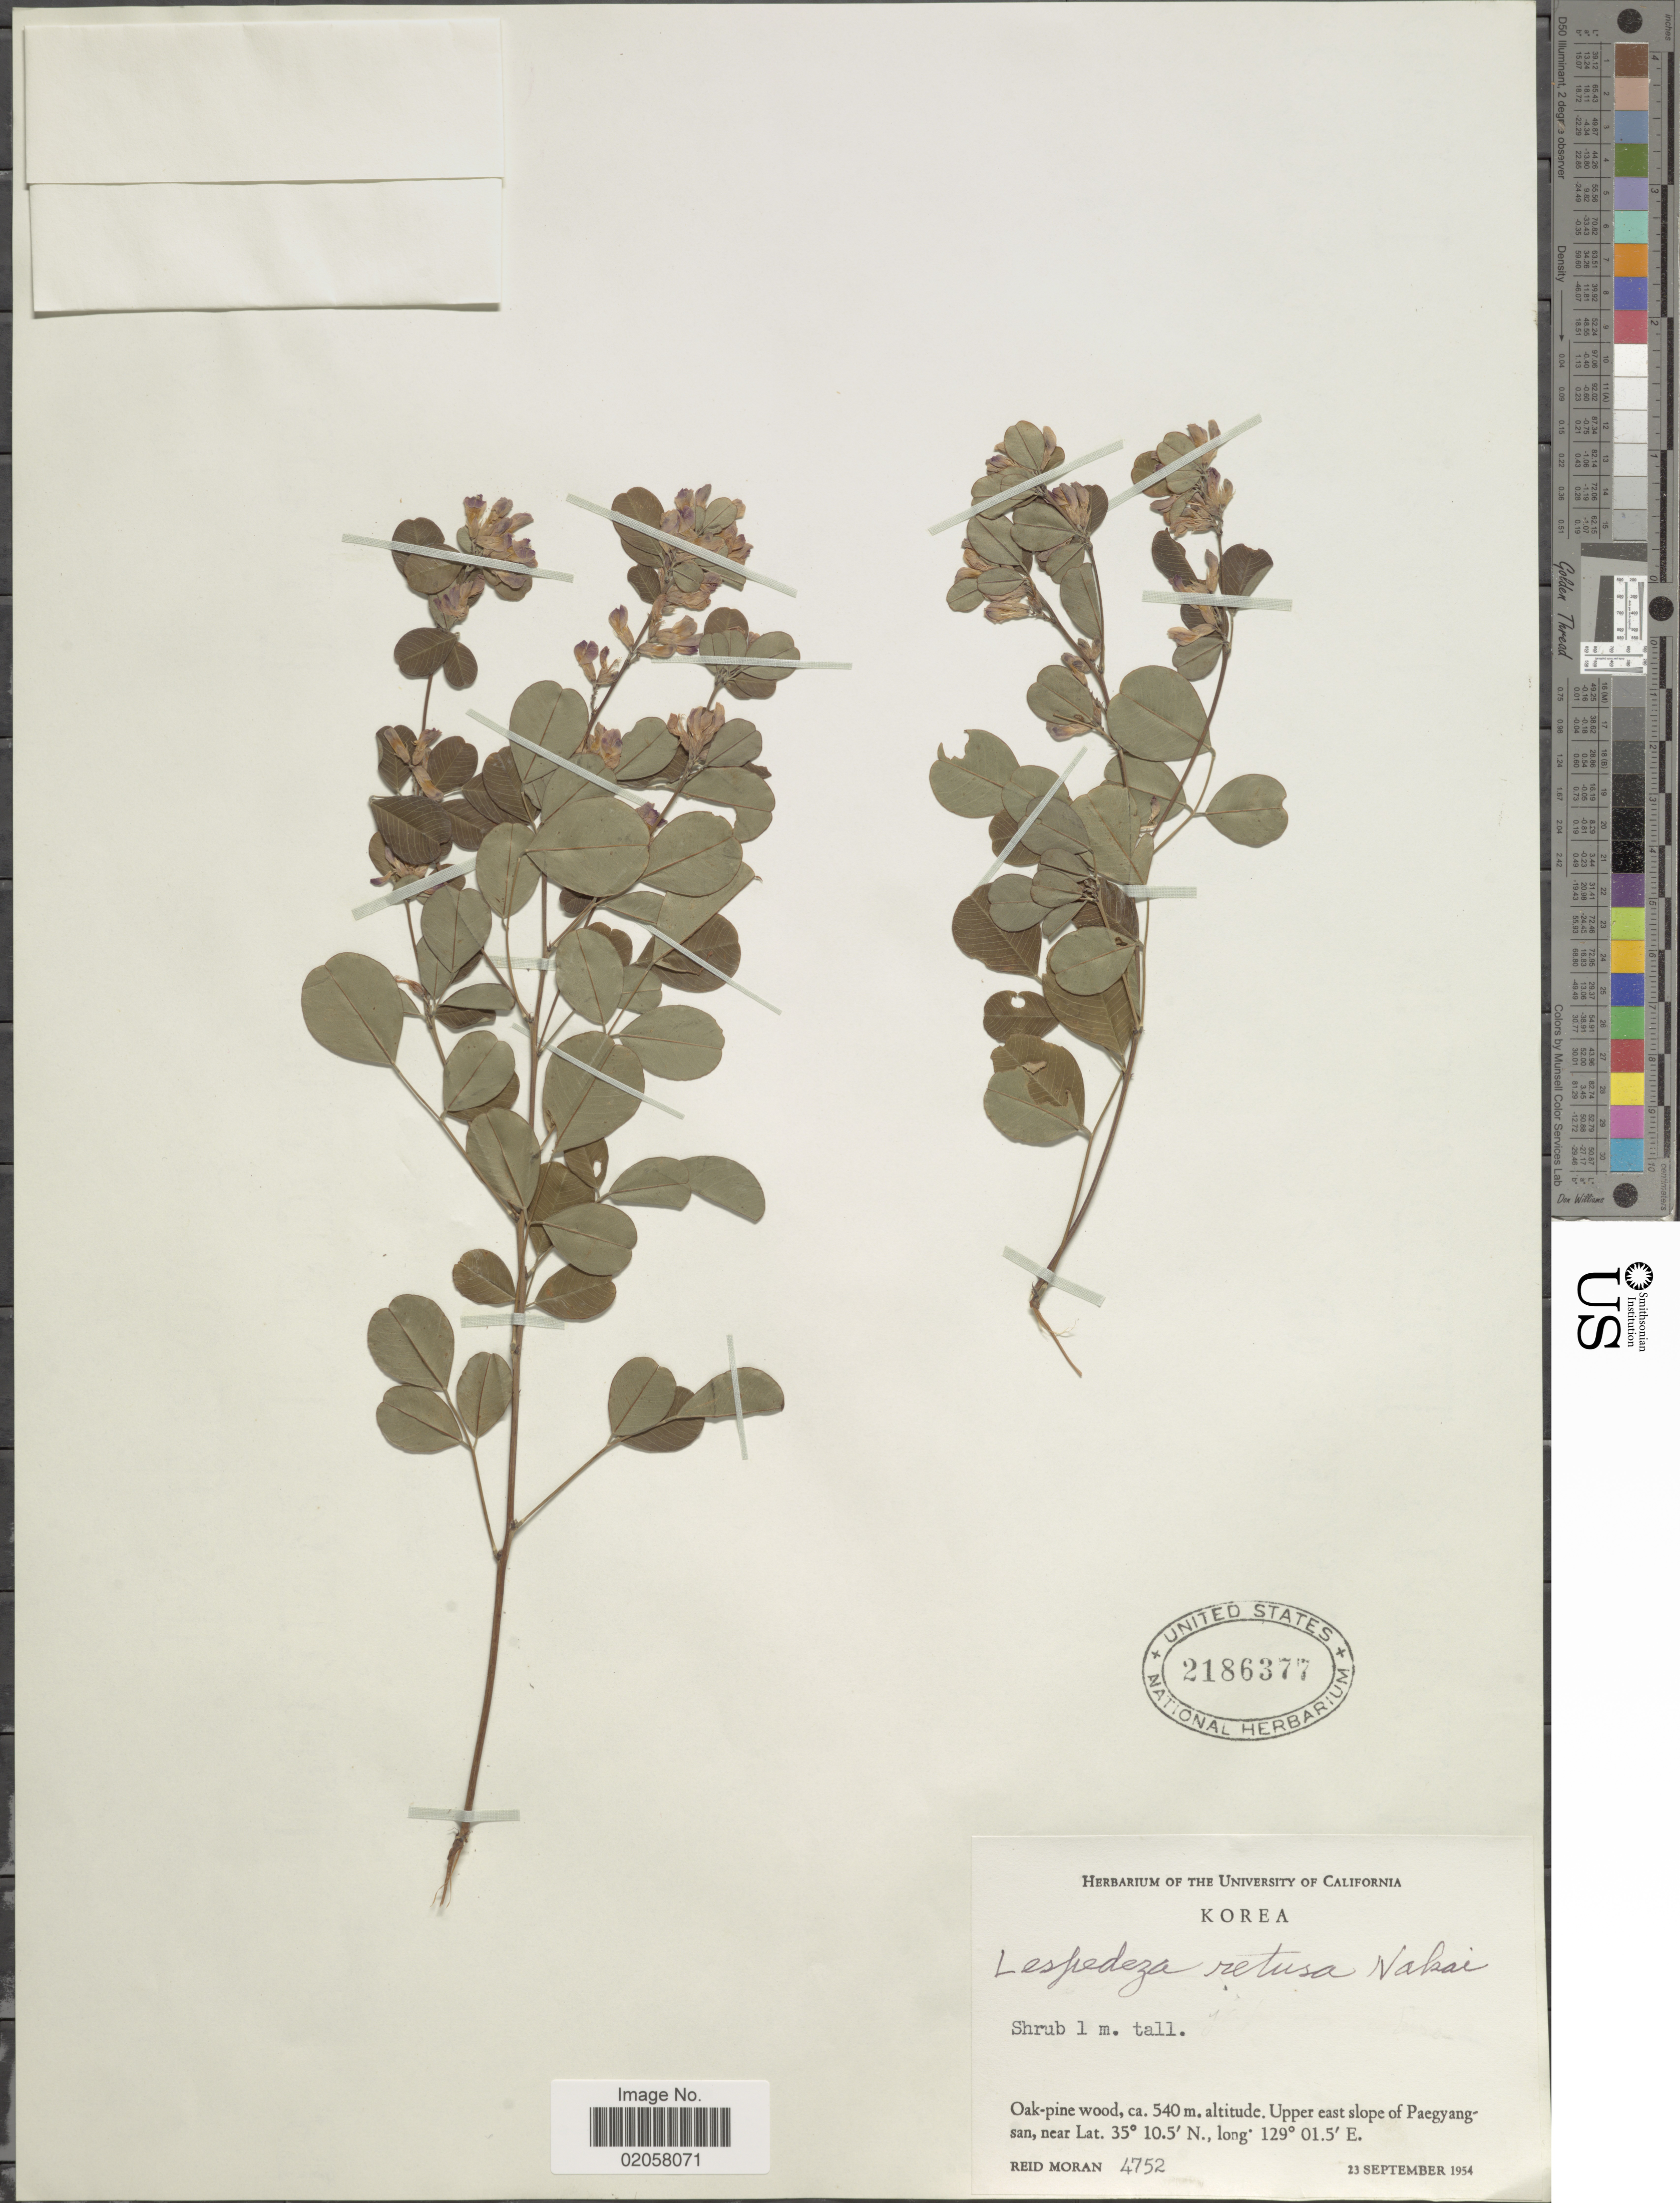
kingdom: Plantae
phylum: Tracheophyta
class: Magnoliopsida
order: Fabales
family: Fabaceae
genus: Lespedeza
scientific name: Lespedeza retusa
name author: Nakai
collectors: R. V. Moran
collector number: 4752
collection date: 1954-09-23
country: South Korea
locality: Upper east slope of Paegyangsan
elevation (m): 540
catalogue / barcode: US 2186377